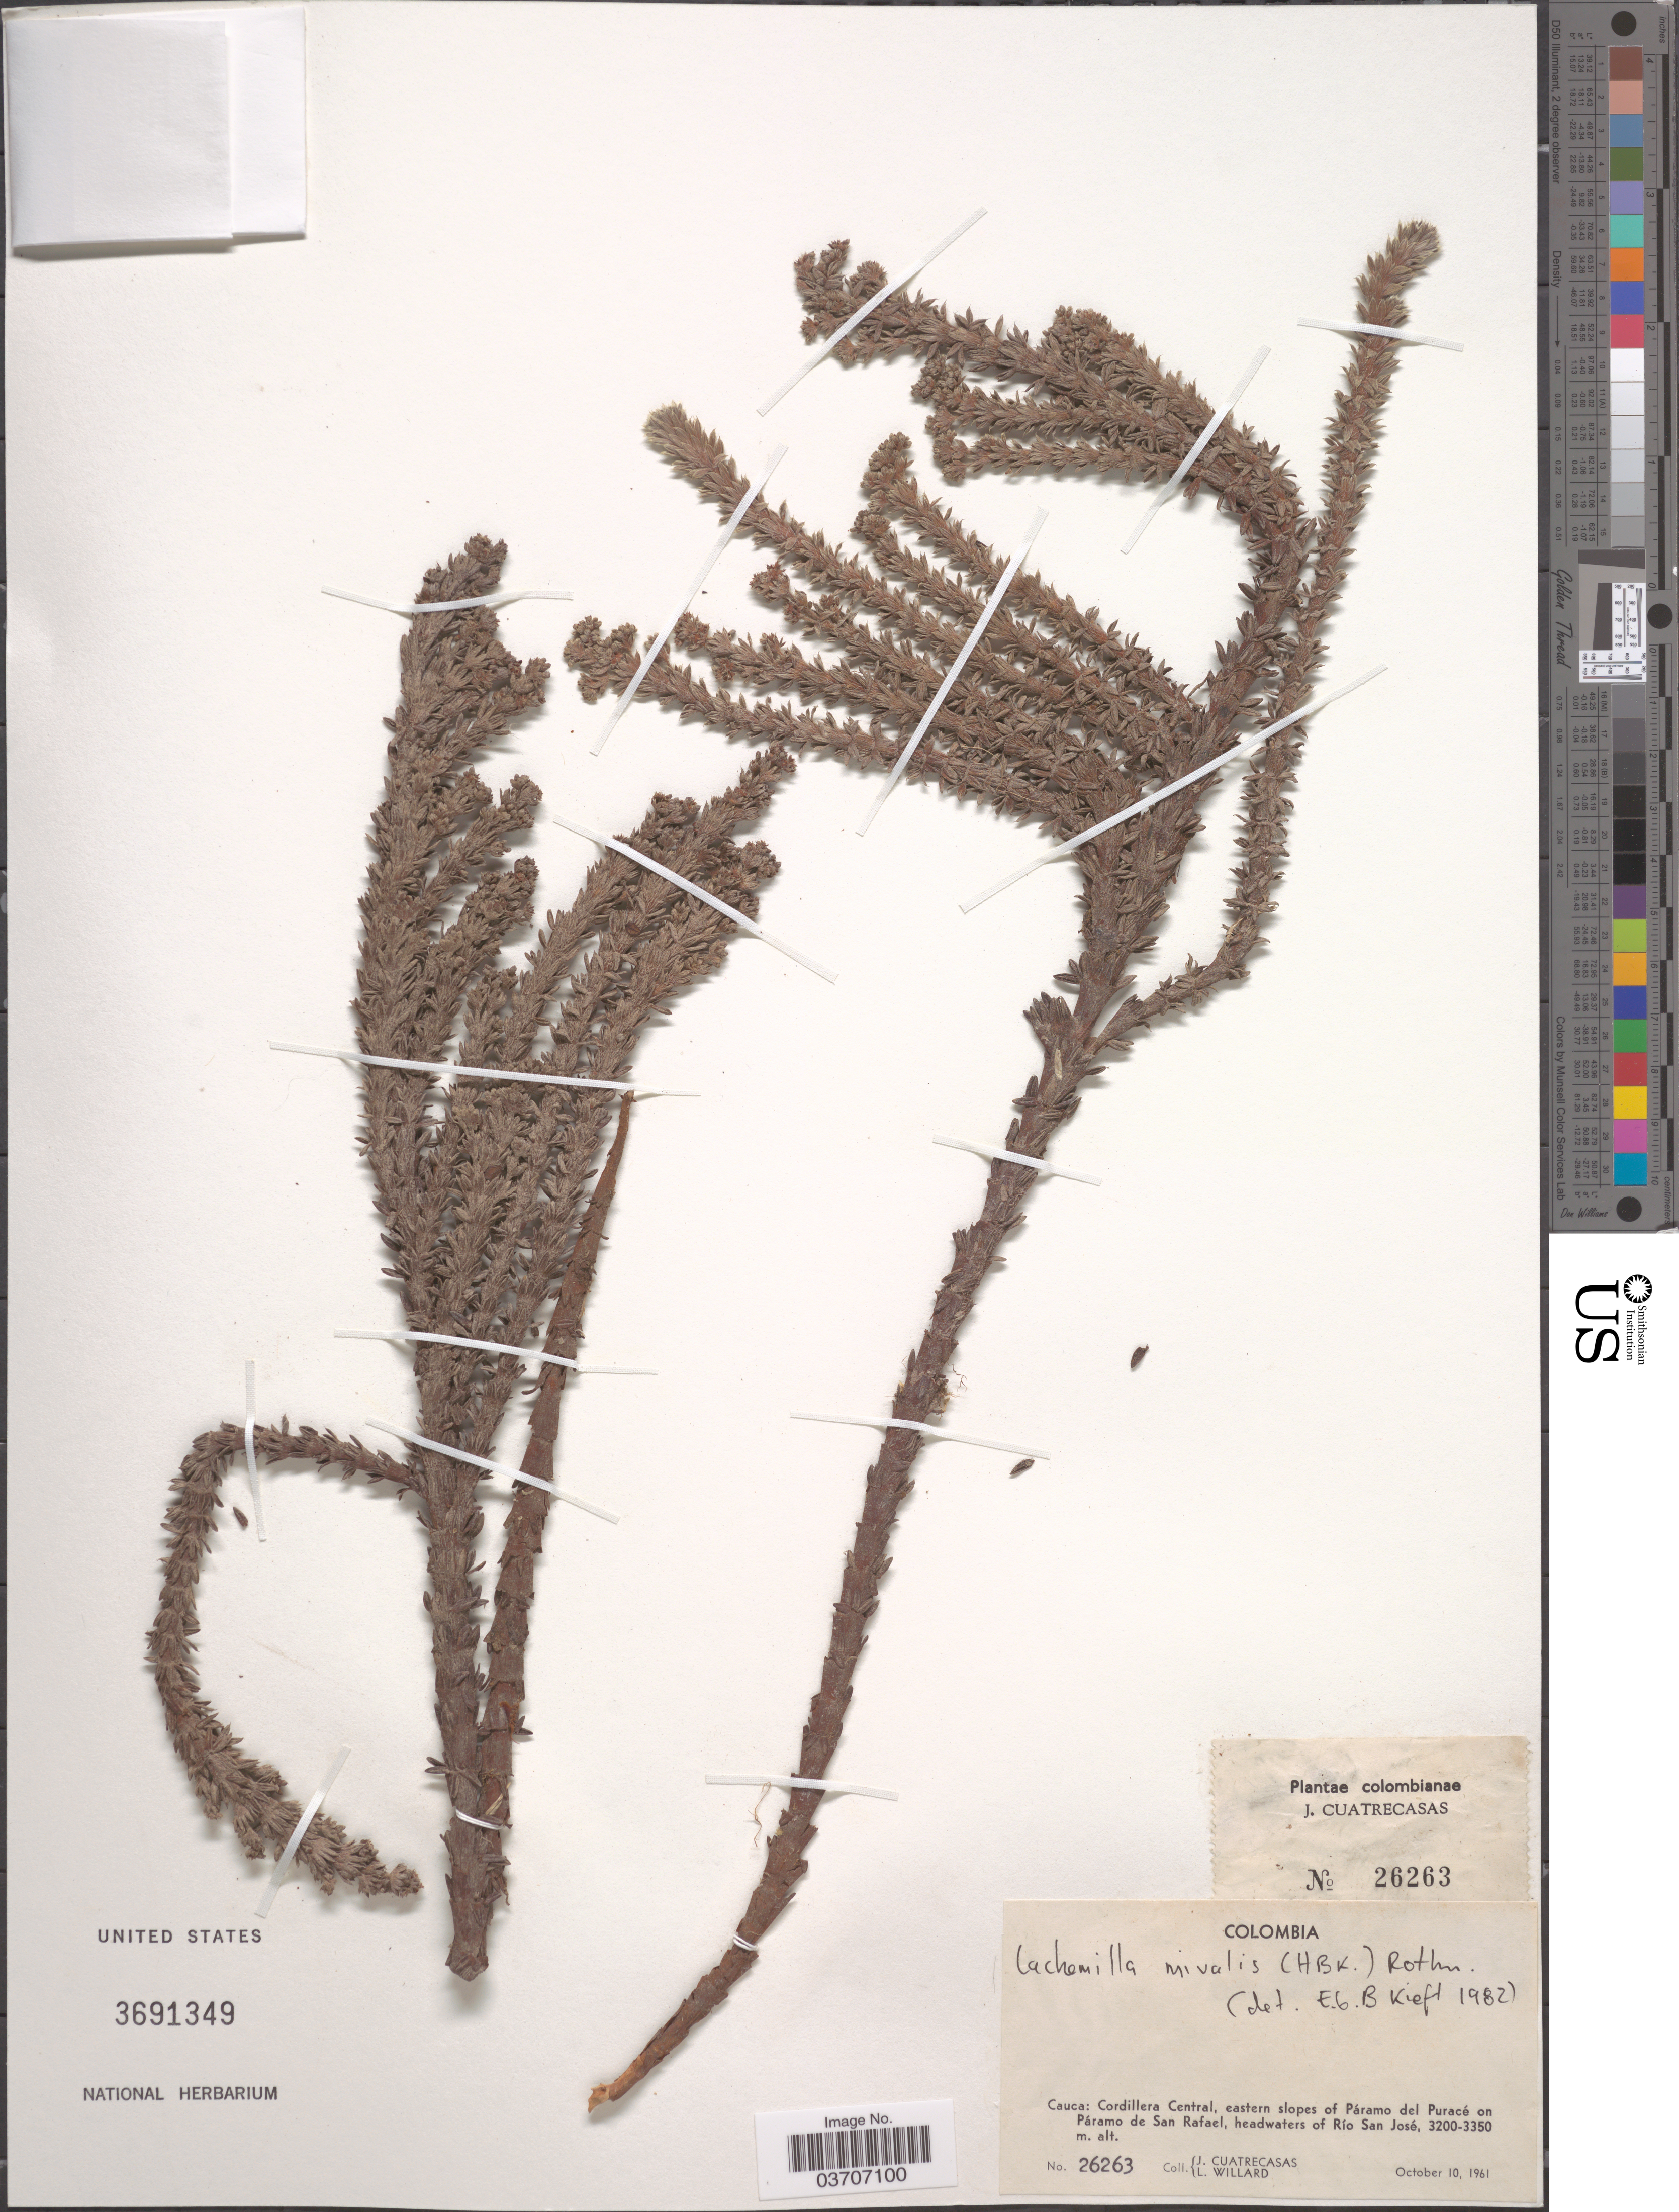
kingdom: Plantae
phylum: Tracheophyta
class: Magnoliopsida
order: Rosales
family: Rosaceae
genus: Lachemilla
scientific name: Lachemilla nivalis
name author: (Kunth) Rothm.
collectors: J. Cuatrecasas & L. Willard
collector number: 26263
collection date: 1961-10-10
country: Colombia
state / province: Cauca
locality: Cordillera Central, eastern slopes of Páramo del Puracé on Páramo de San Rafael, headwaters of Río San José.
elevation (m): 3200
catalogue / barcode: US 3691349